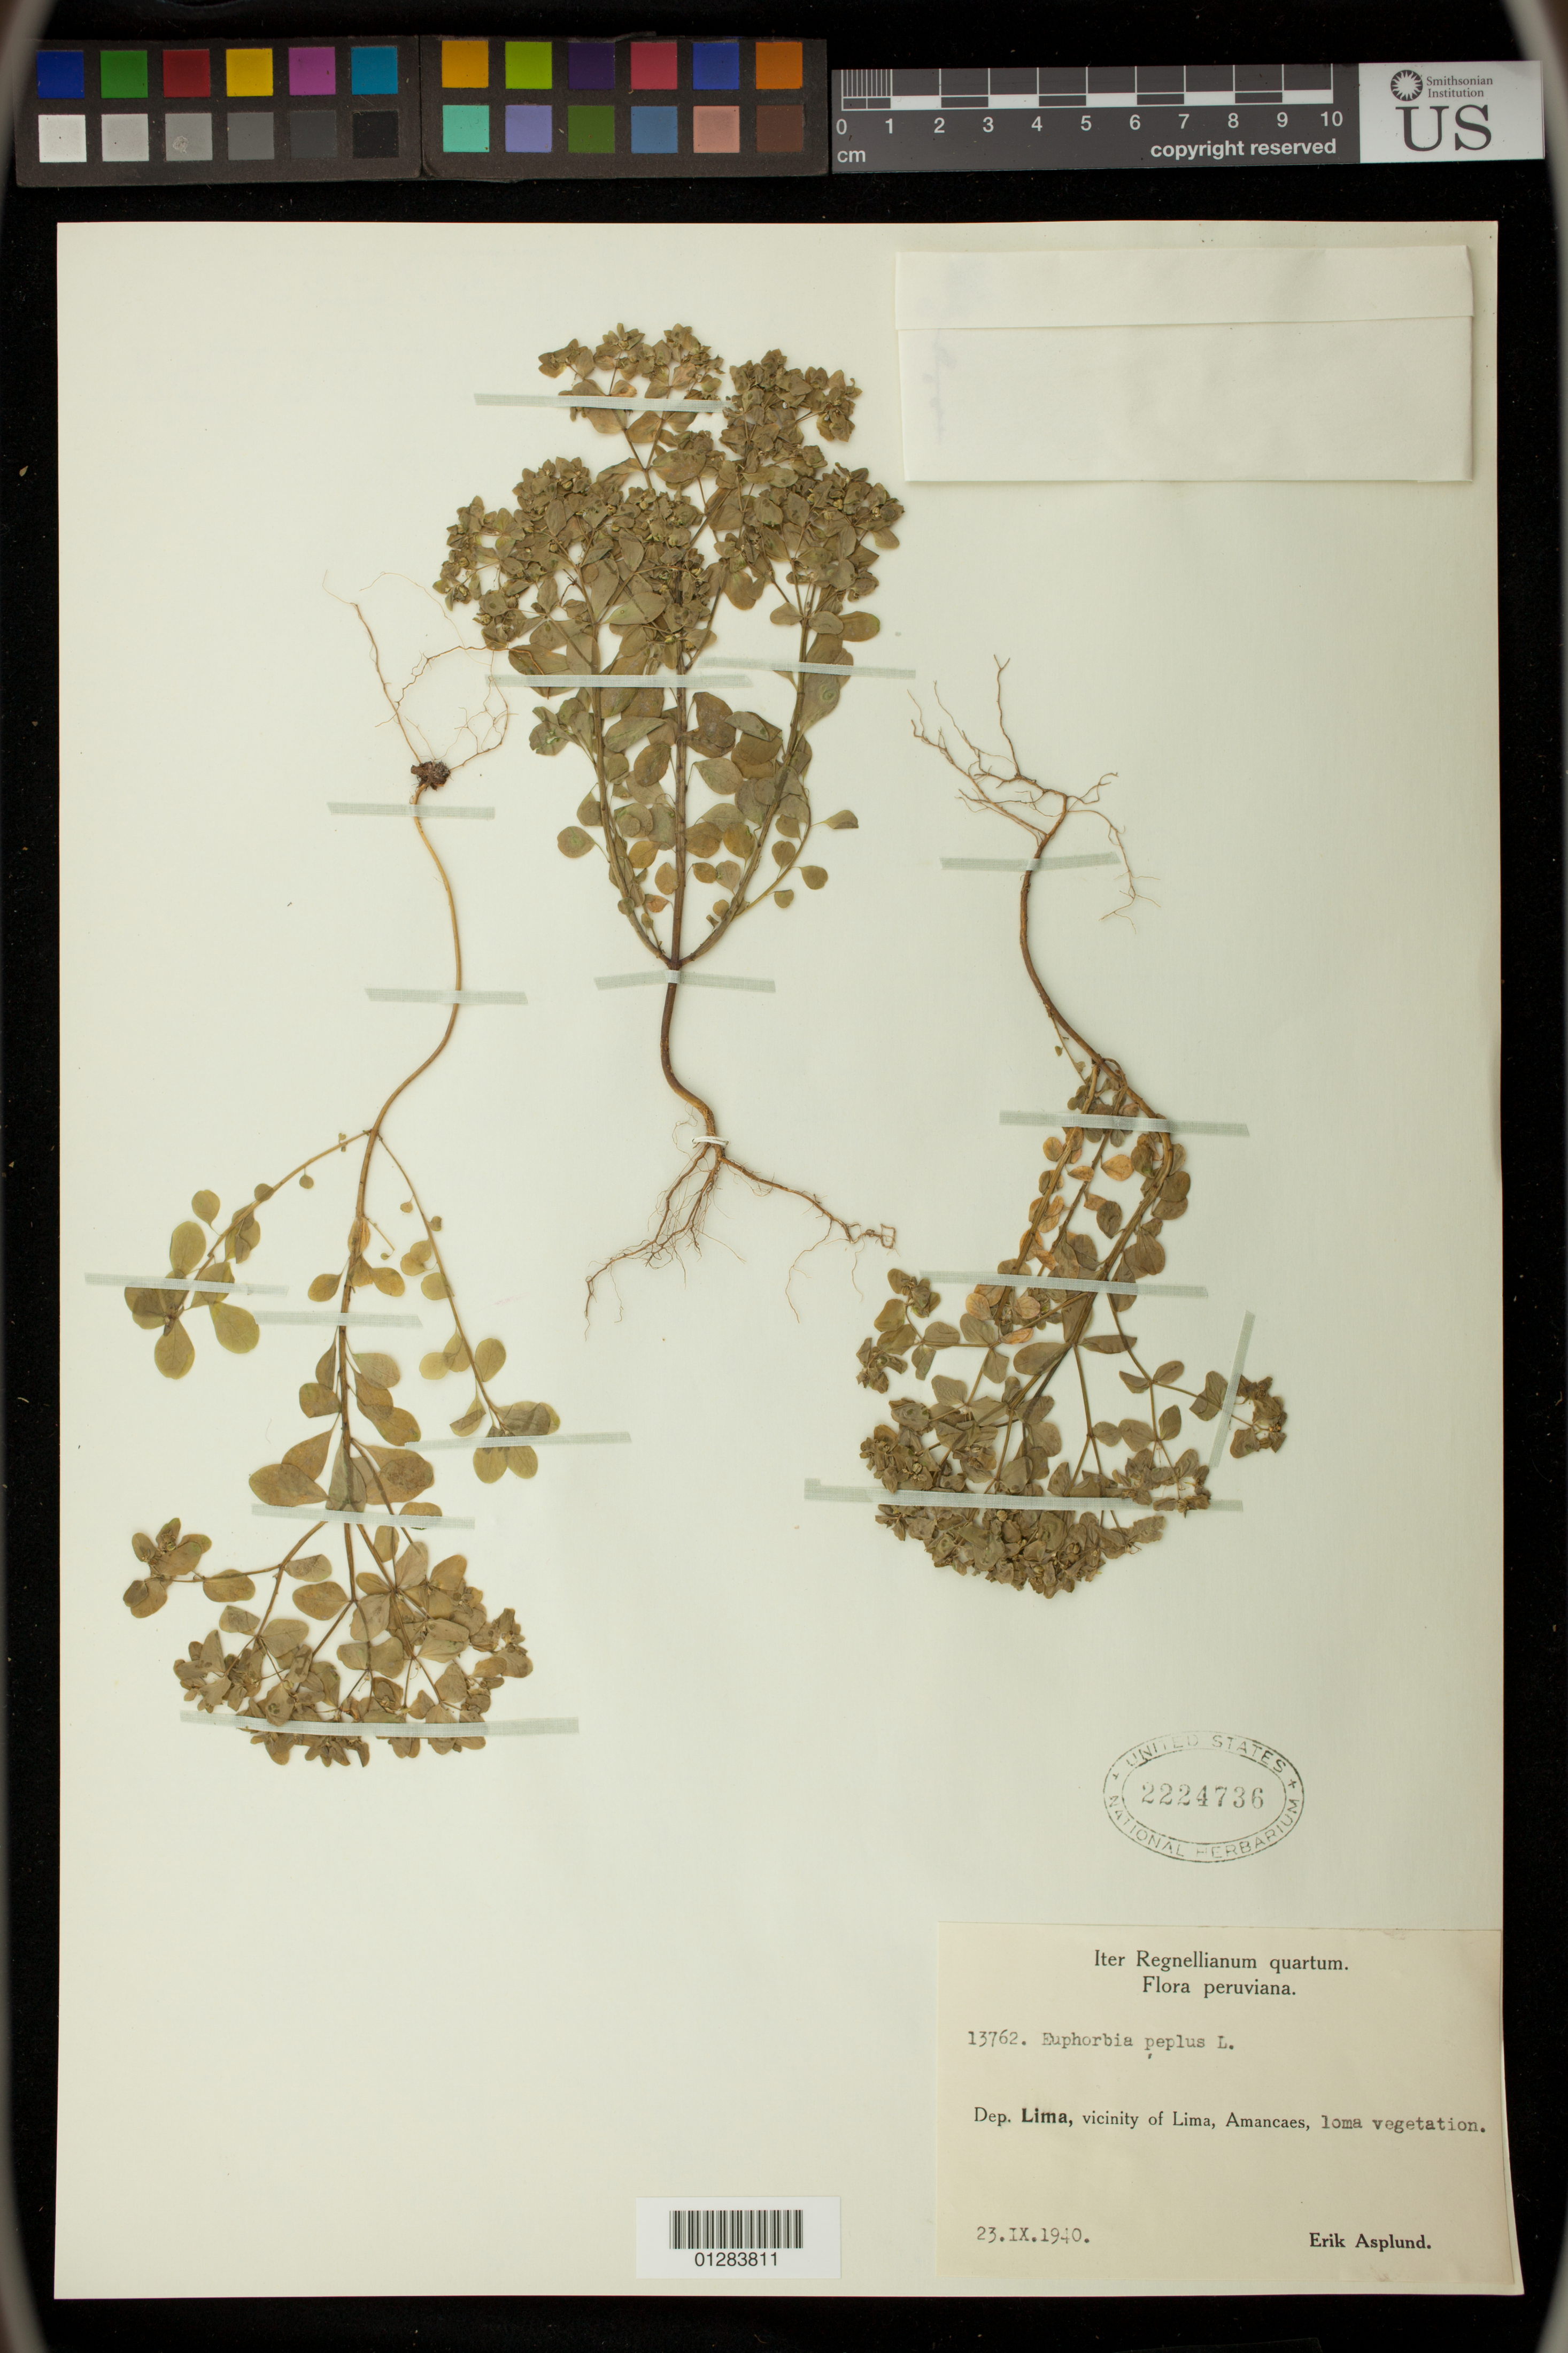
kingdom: Plantae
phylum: Tracheophyta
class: Magnoliopsida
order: Malpighiales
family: Euphorbiaceae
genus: Euphorbia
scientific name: Euphorbia peplus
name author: L.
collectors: E. Asplund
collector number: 13762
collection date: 1940-09-23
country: Peru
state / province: Lima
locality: vicinity of Lima, Amancaes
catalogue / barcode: US 2224736